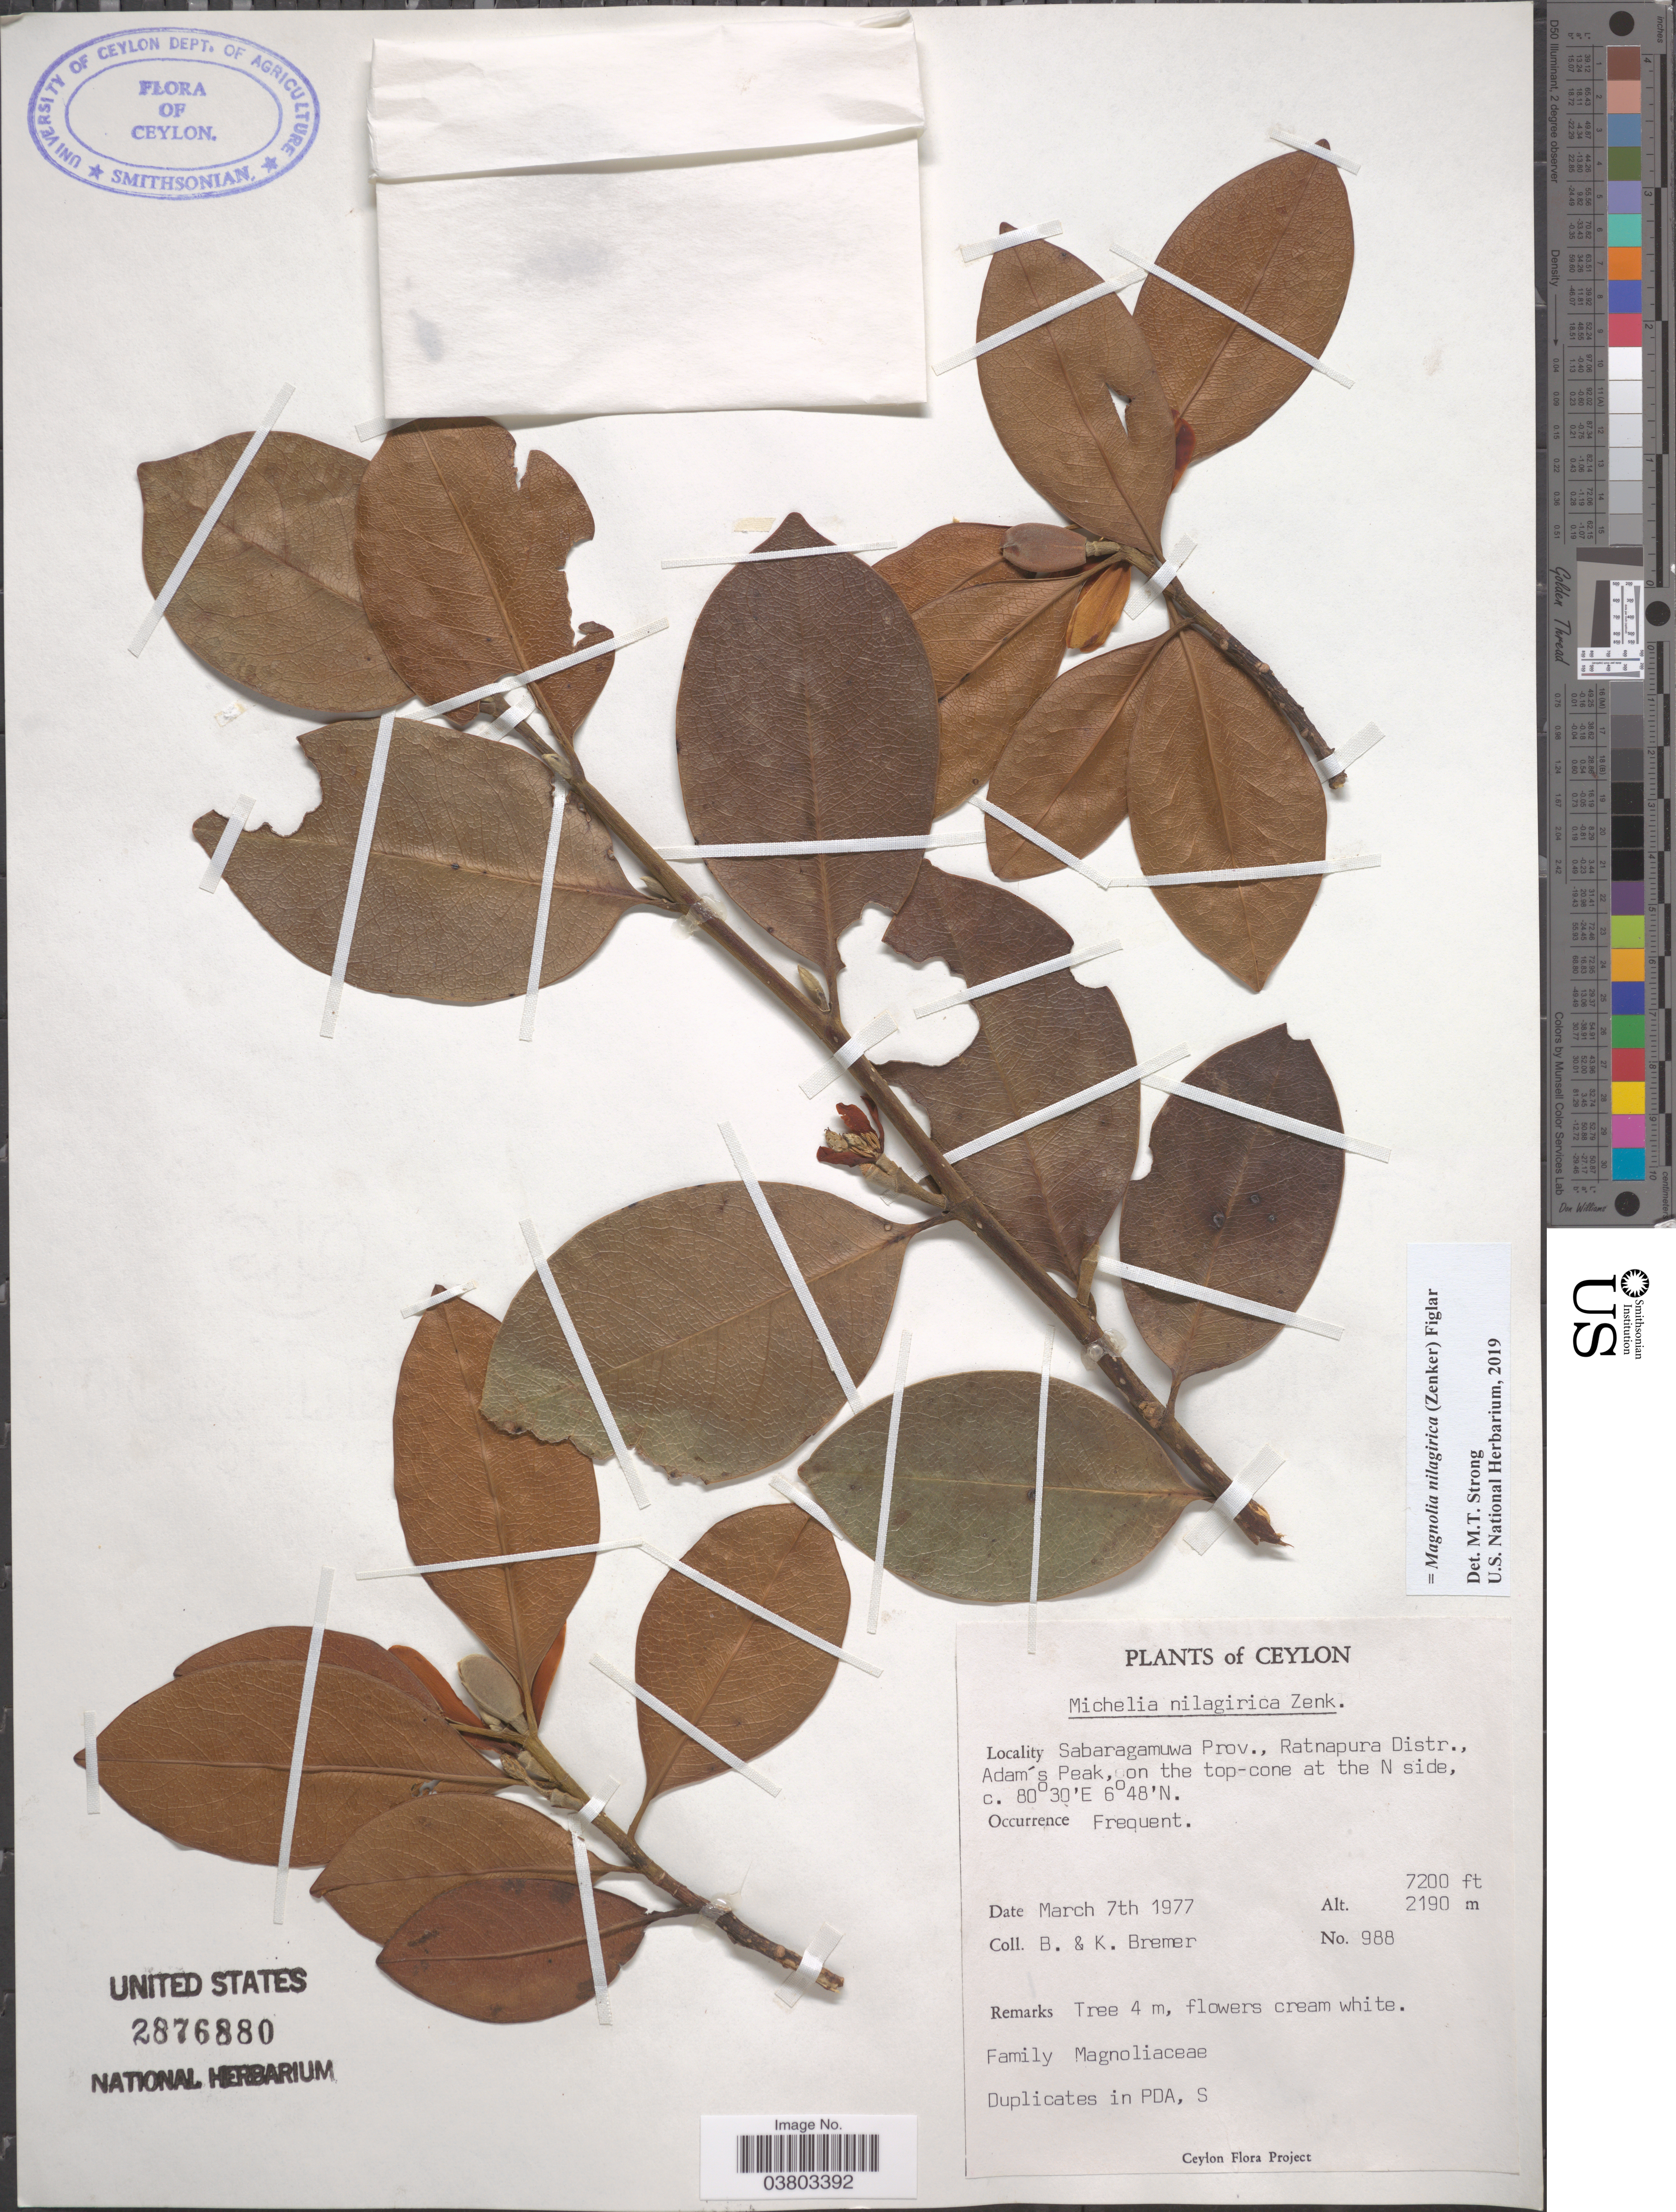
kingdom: Plantae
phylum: Tracheophyta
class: Magnoliopsida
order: Magnoliales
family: Magnoliaceae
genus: Magnolia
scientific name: Magnolia nilagirica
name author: (Zenker) Figlar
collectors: B. Bremer & K. Bremer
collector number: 988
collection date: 1977-03-07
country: Sri Lanka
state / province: Sabaragamuwa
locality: Ceylon. Ratnapura Distr., Adam's Peak, on the top-cone at the N side.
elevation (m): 2190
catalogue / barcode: US 2876880